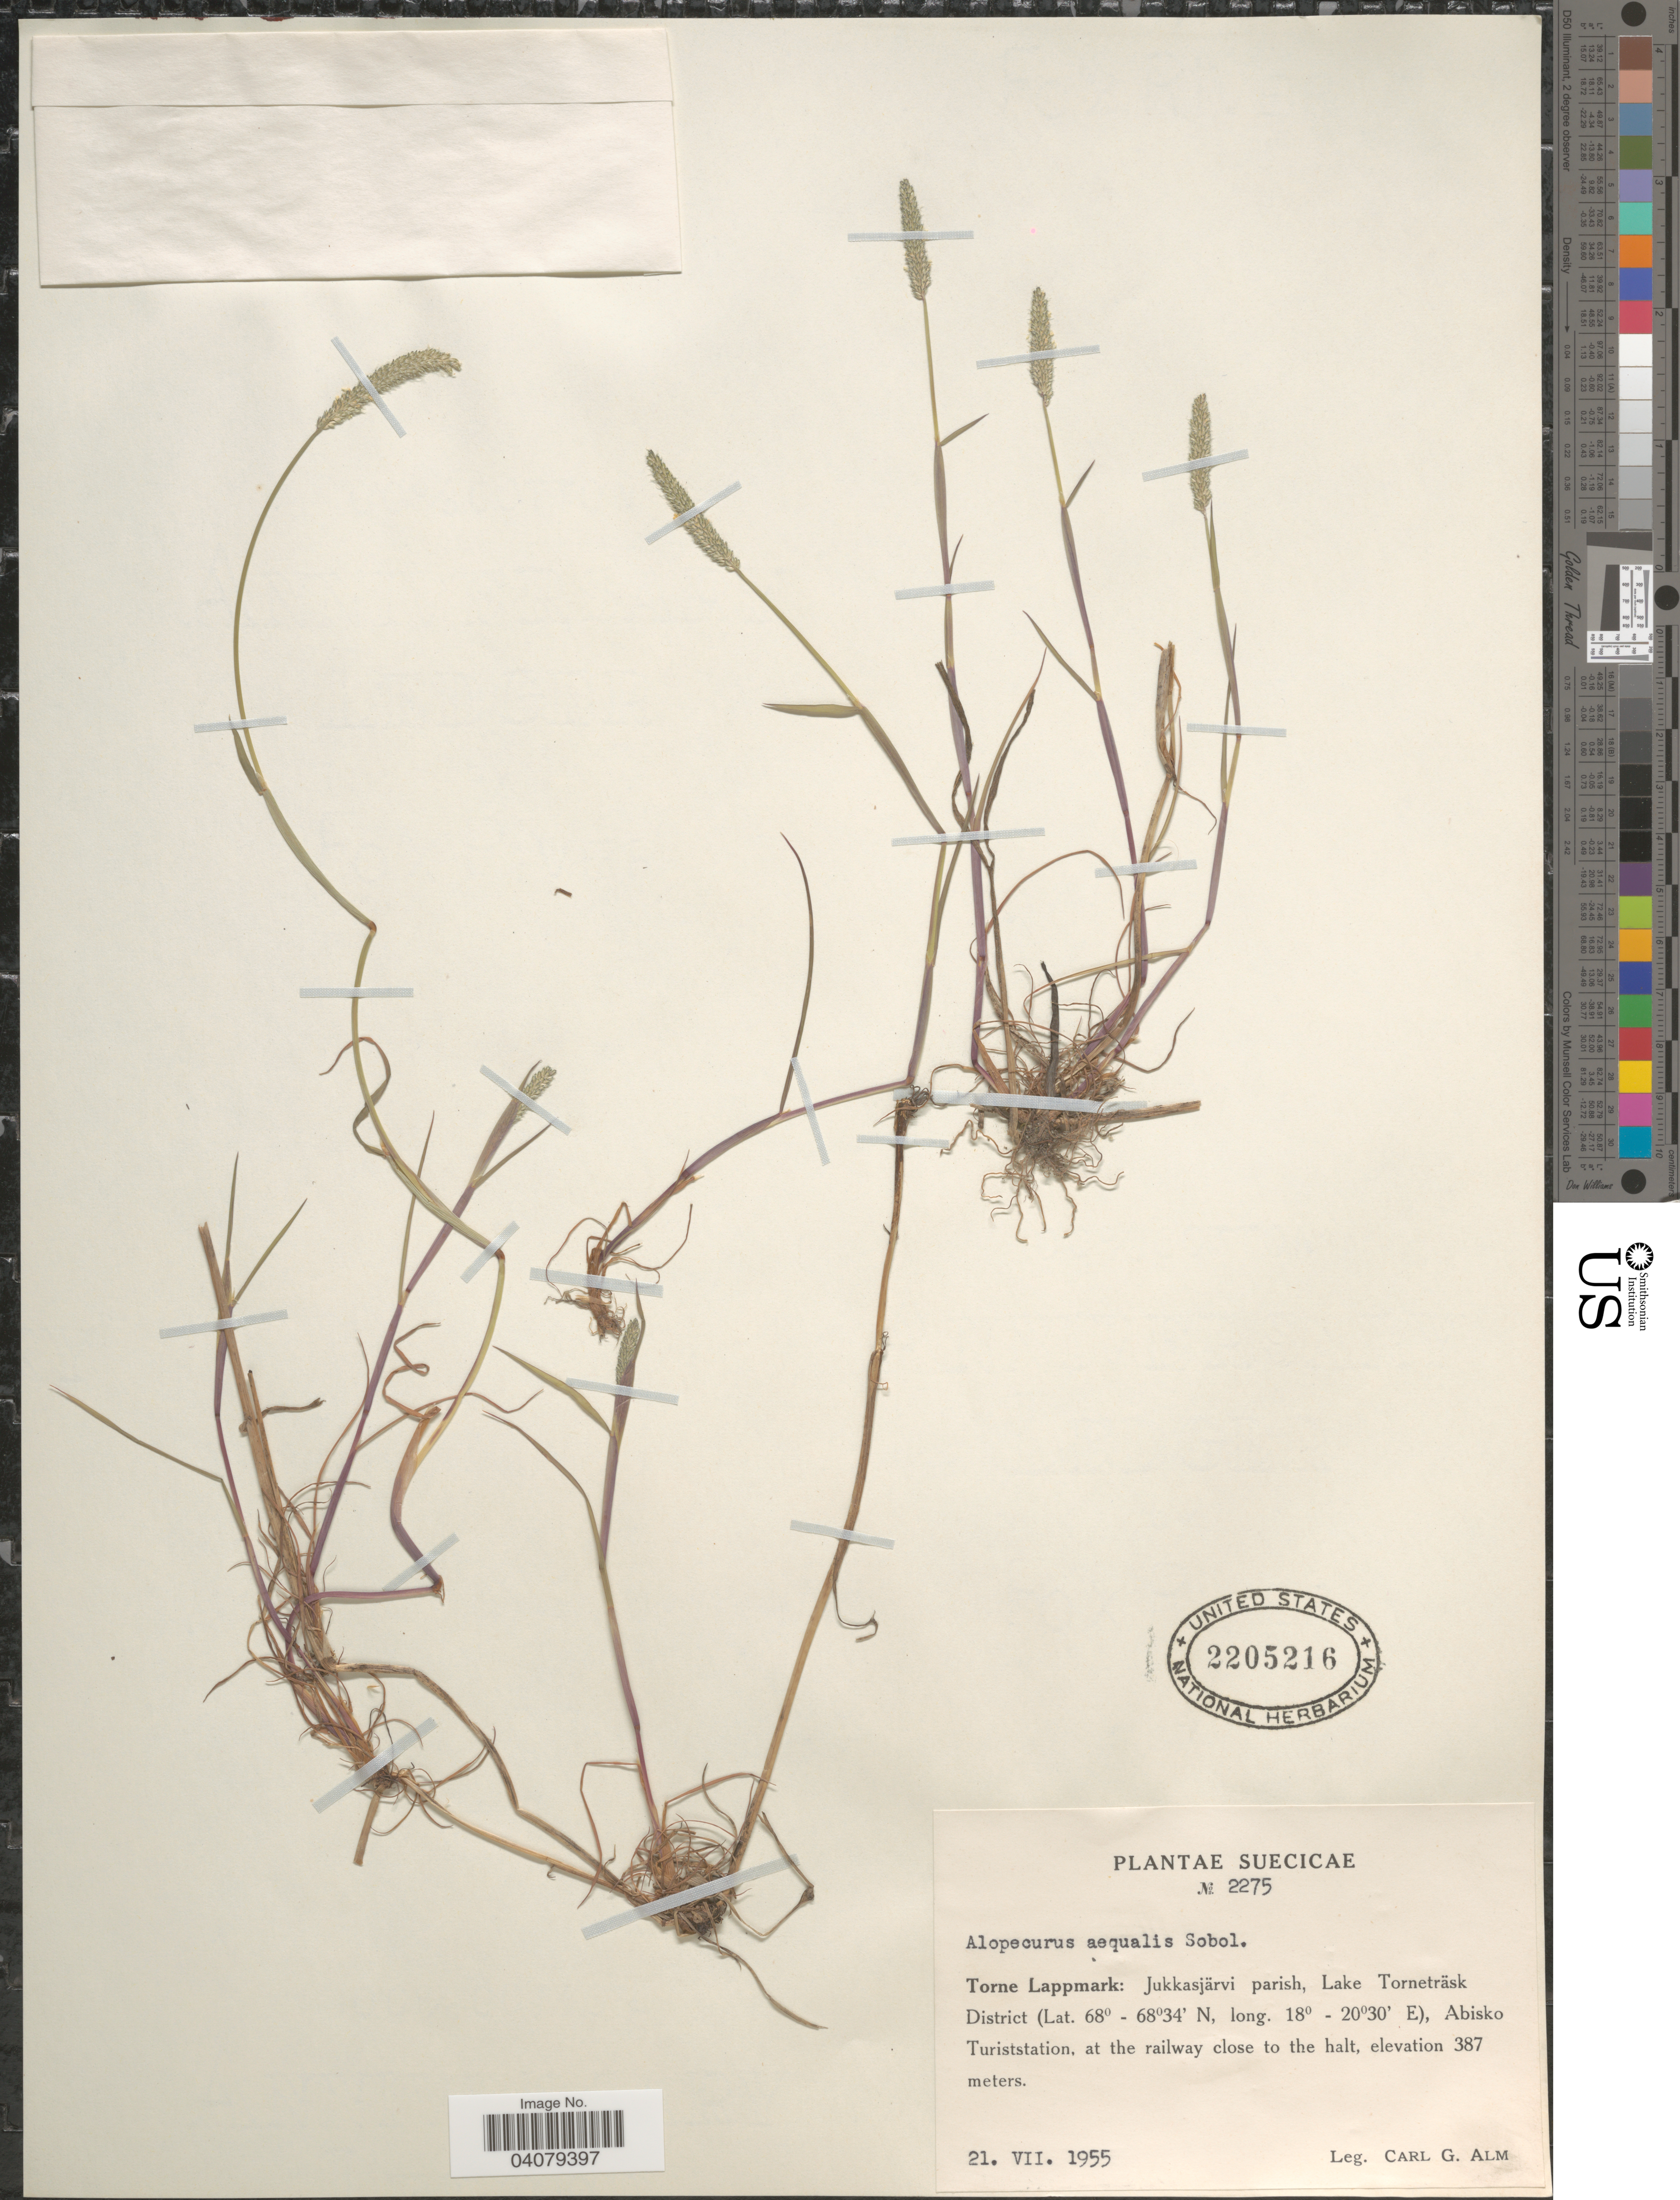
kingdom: Plantae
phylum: Tracheophyta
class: Liliopsida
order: Poales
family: Poaceae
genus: Alopecurus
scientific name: Alopecurus arundinaceus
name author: Poir.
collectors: C. G. Alm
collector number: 2275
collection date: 1955-07-21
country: Sweden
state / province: Norrbotten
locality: Torne Lappmark: Jukkasjärvi parish, Lake Torneträsk District, Abisko Turiststation, at the railway close to the halt.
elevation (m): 387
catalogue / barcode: US 2205216